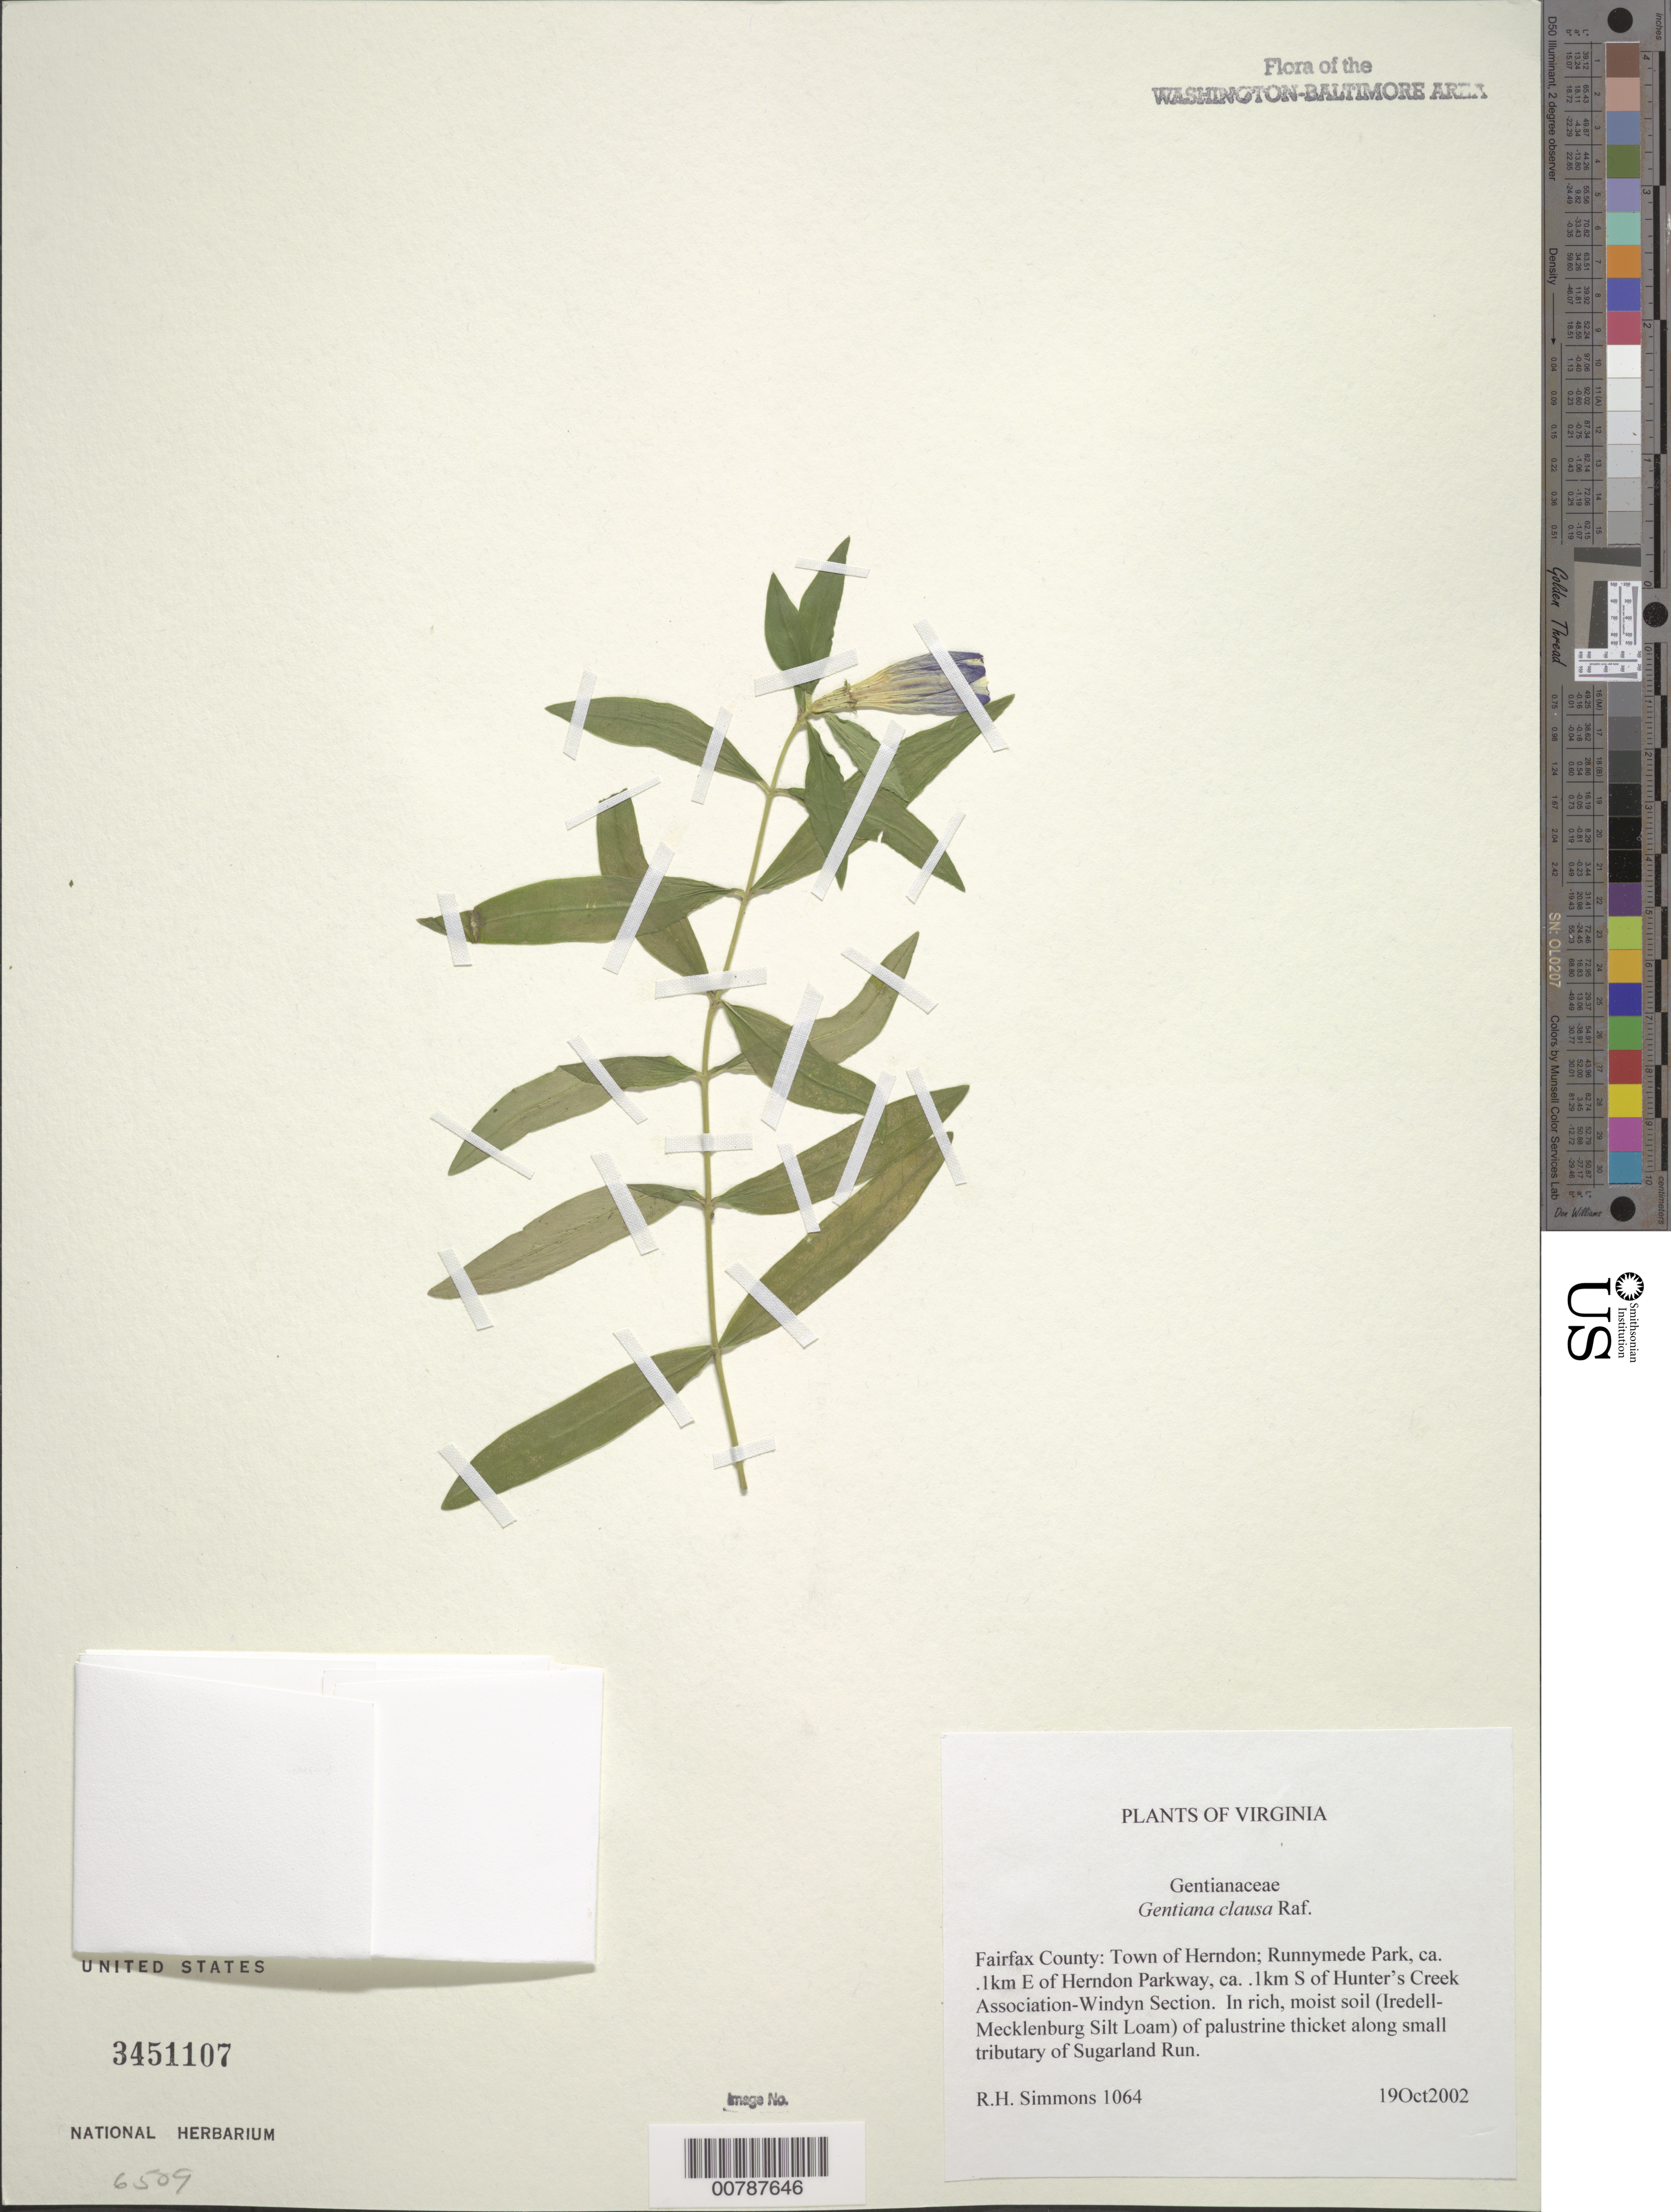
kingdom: Plantae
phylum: Tracheophyta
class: Magnoliopsida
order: Gentianales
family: Gentianaceae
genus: Gentiana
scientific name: Gentiana clausa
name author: Raf.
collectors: R. H. Simmons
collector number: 1064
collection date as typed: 19 Oct 2002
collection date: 2002-10-19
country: United States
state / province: Virginia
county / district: Fairfax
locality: Town of Herndon, Runnymede Park, ca. 0.1 km E of Herndon Parkway, ca. .1 km S of Hunter's Creek Association-Windyn Section.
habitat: In rich, moist soil (Iredell-Mecklenburg Silt Loam) of palustrine thicket along small tributary of Sugarland Run.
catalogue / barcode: US 3451107